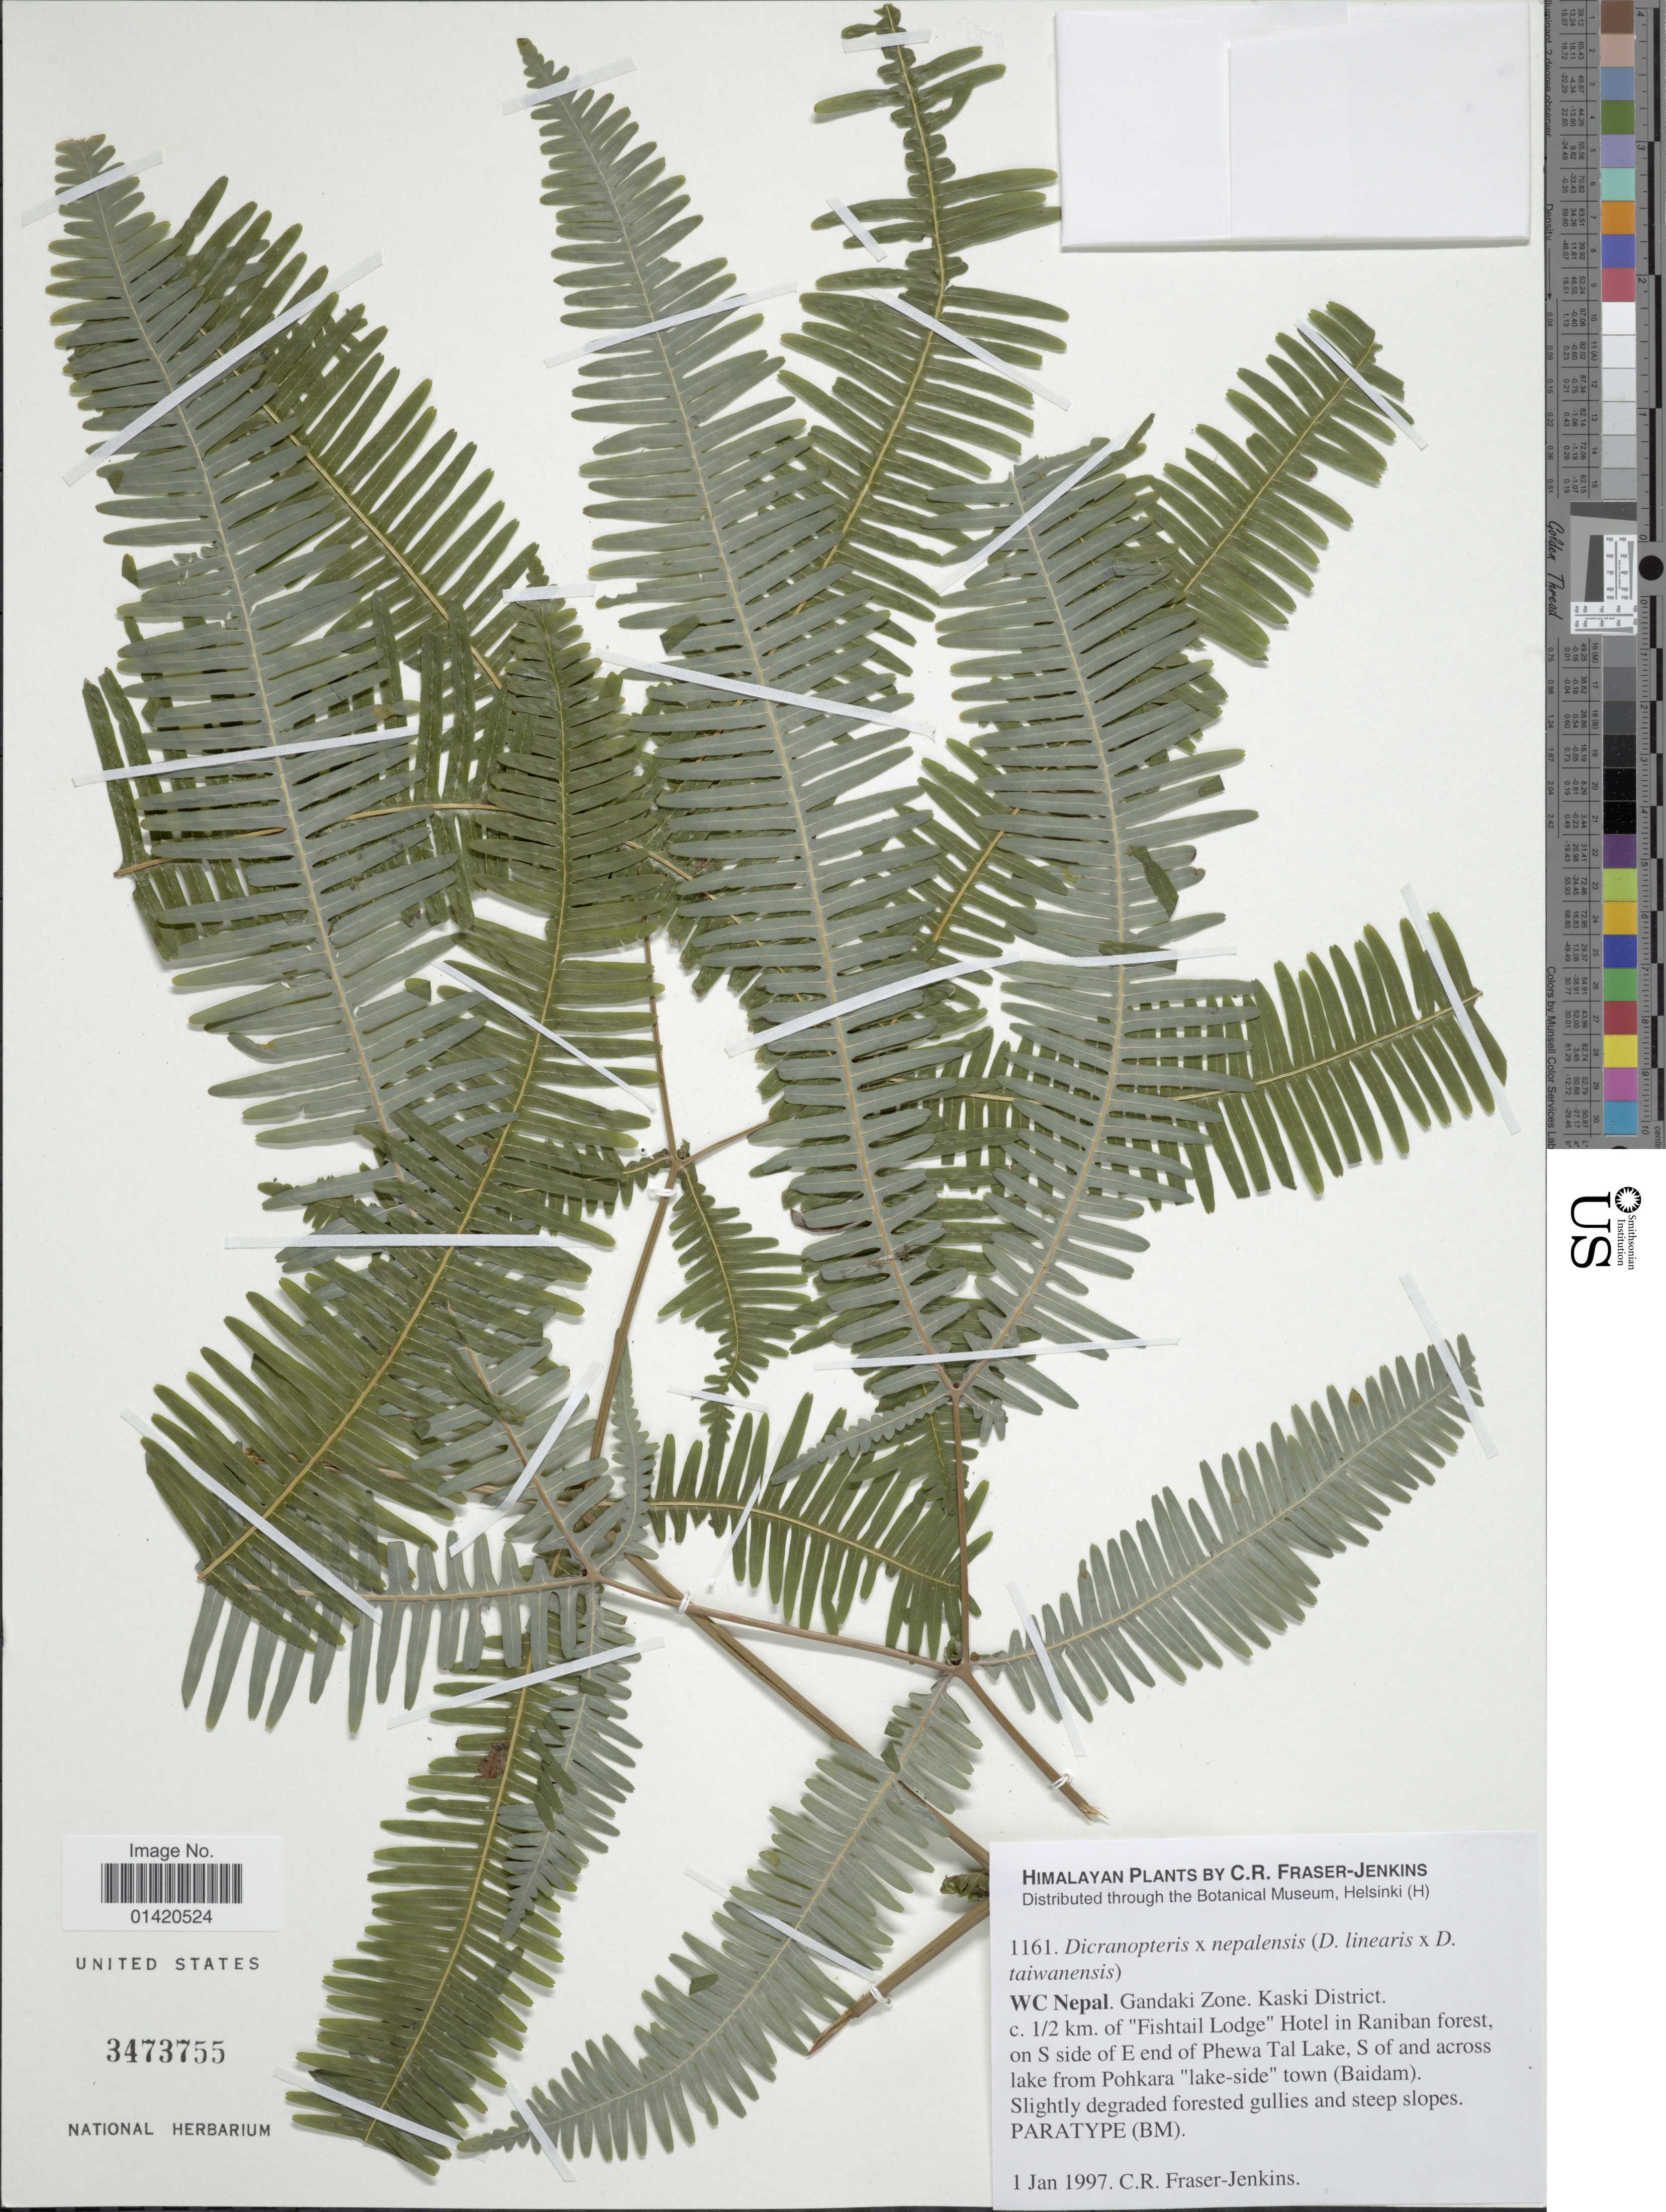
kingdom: Plantae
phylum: Tracheophyta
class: Polypodiopsida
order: Gleicheniales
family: Gleicheniaceae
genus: Dicranopteris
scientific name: Dicranopteris x nepalensis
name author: Fraser-Jenk.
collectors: C. R. Fraser-Jenkins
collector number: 1161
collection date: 1997-01-01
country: Nepal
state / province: Gandaki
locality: WC Nepal. Gandaki Zone. Kaski District. c½km of 'Fishtail Lodge' Hotel in Raniban forest, on S side of E of Phewa Tal Lake,S of and across lake from Pohkara 'lake-side' town (Baidam). Himalayan plants.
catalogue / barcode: US 3473755